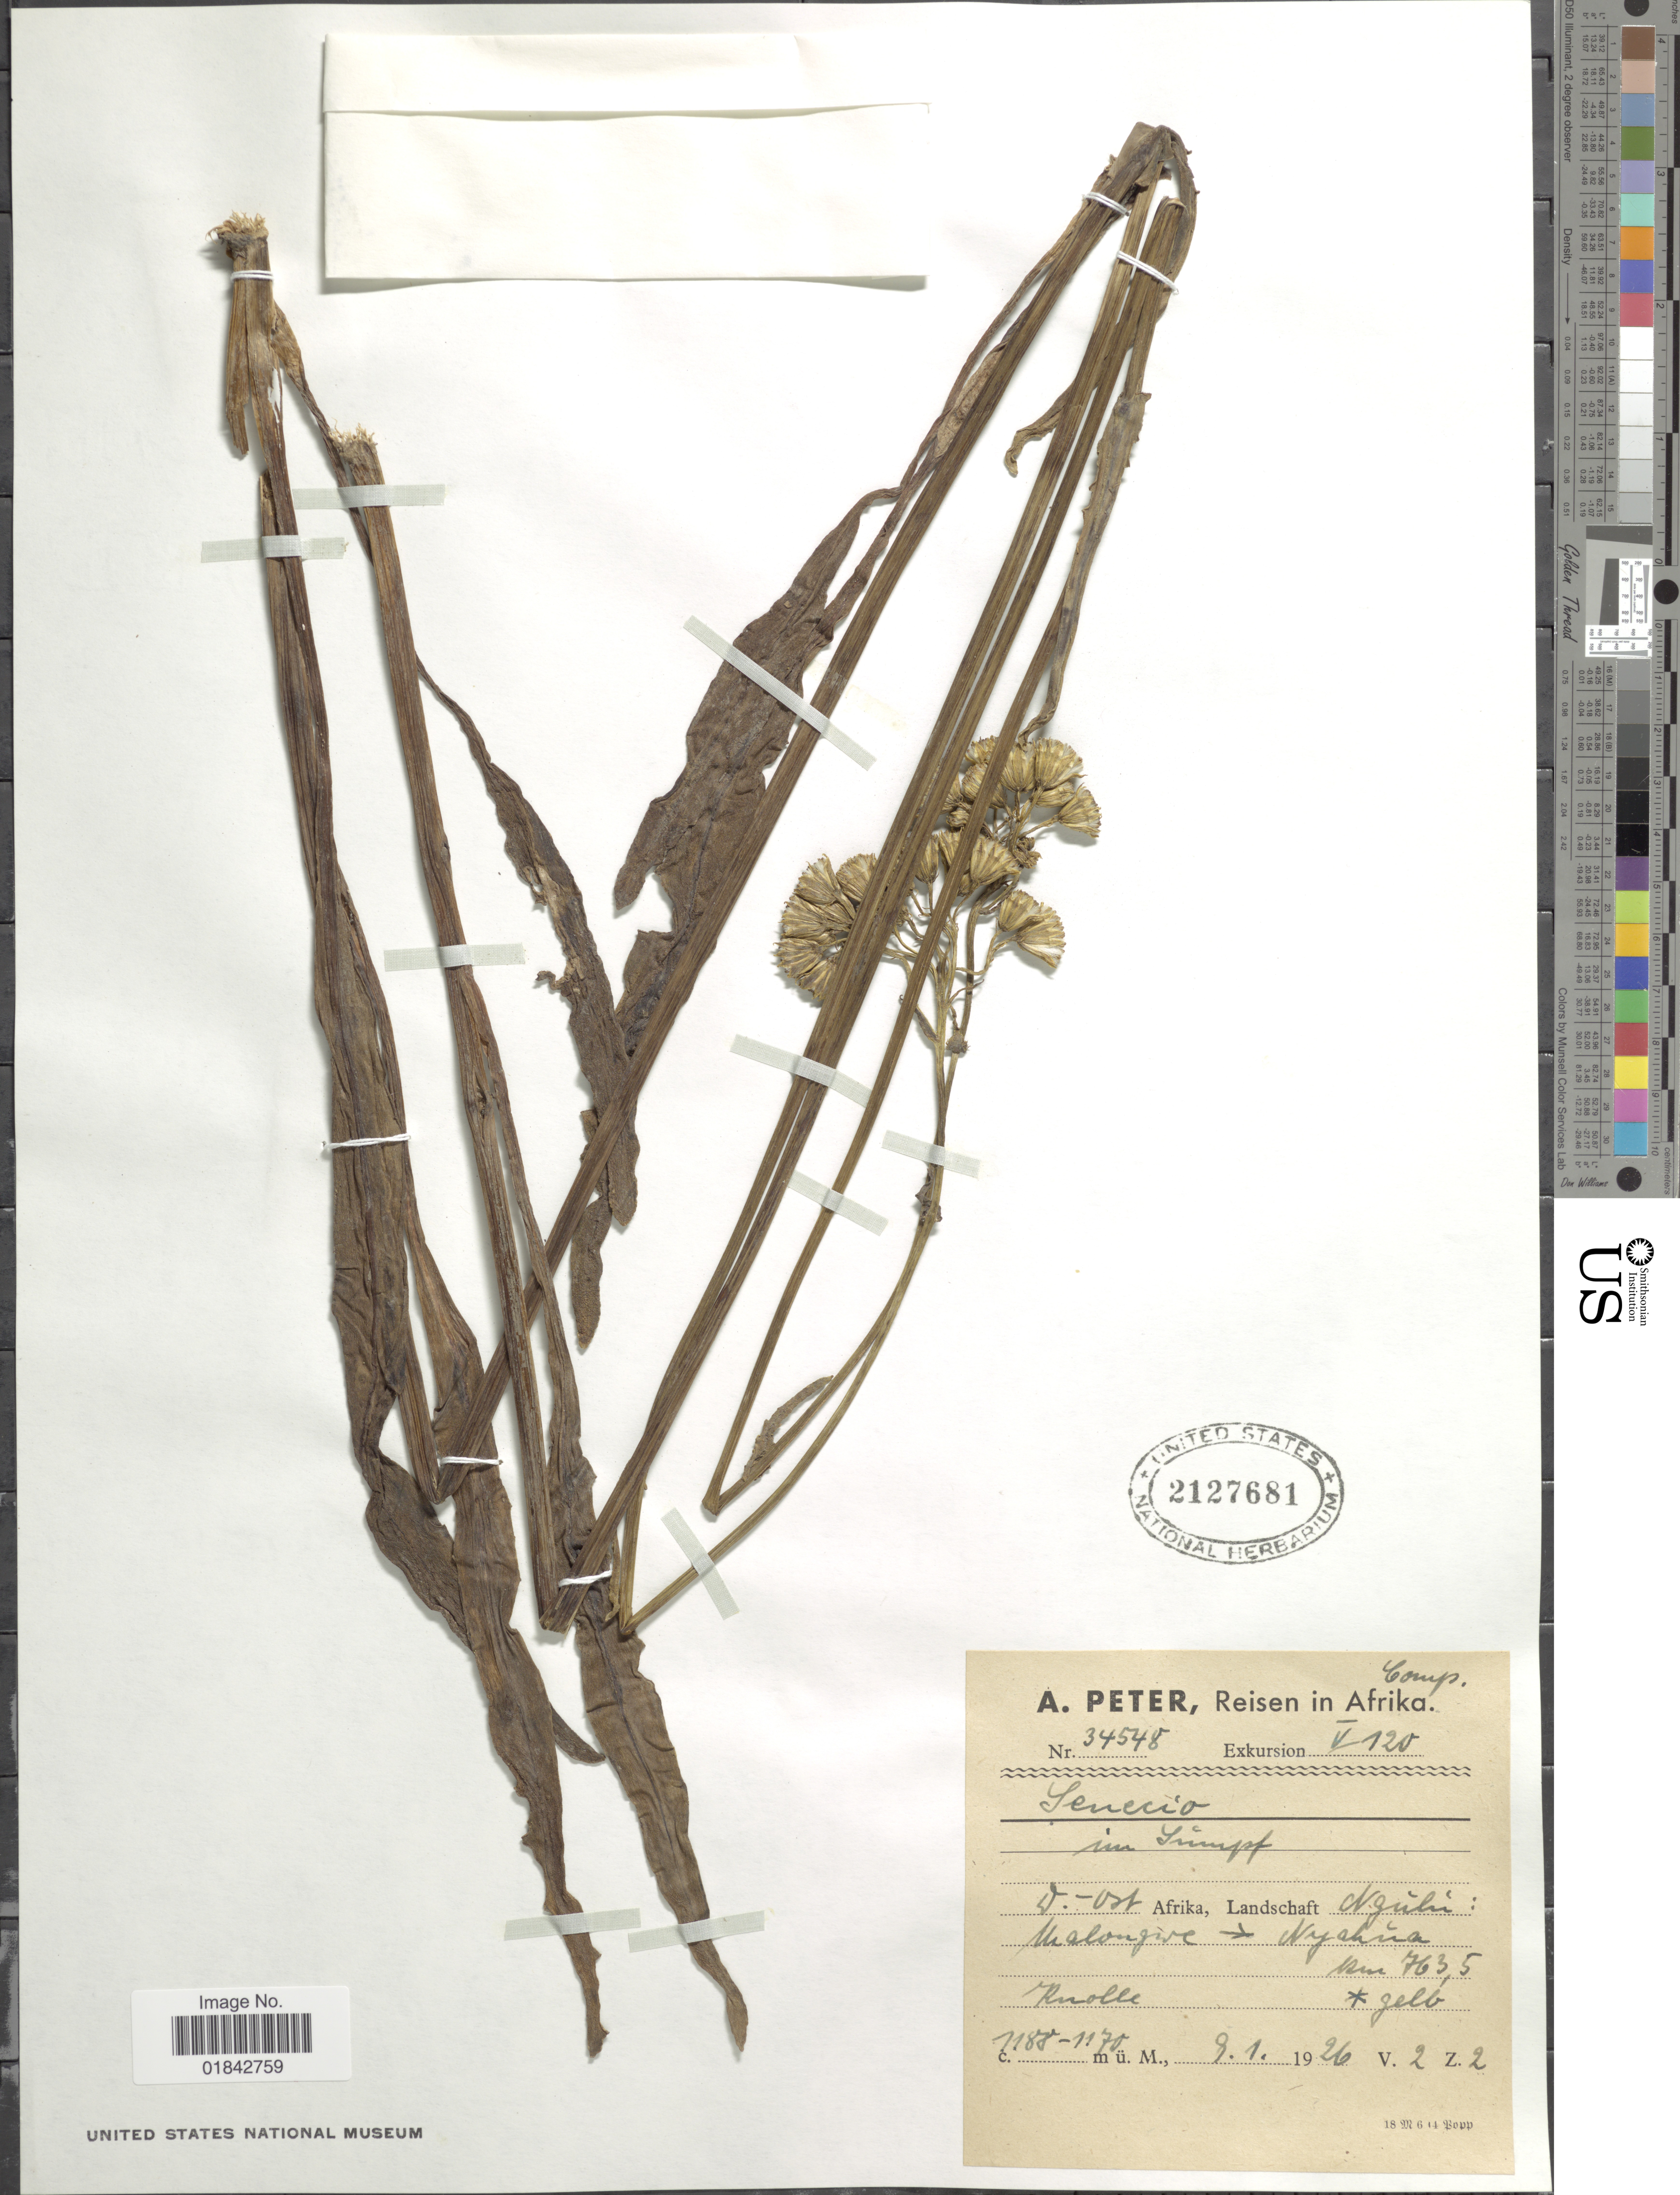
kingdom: Plantae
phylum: Tracheophyta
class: Magnoliopsida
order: Asterales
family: Asteraceae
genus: Senecio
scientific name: Senecio sp.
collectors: A. Peter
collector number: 34548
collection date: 1926-01-09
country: Tanzania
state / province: Tabora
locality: Ngulu, Malongwe, Nyahua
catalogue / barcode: US 2127681